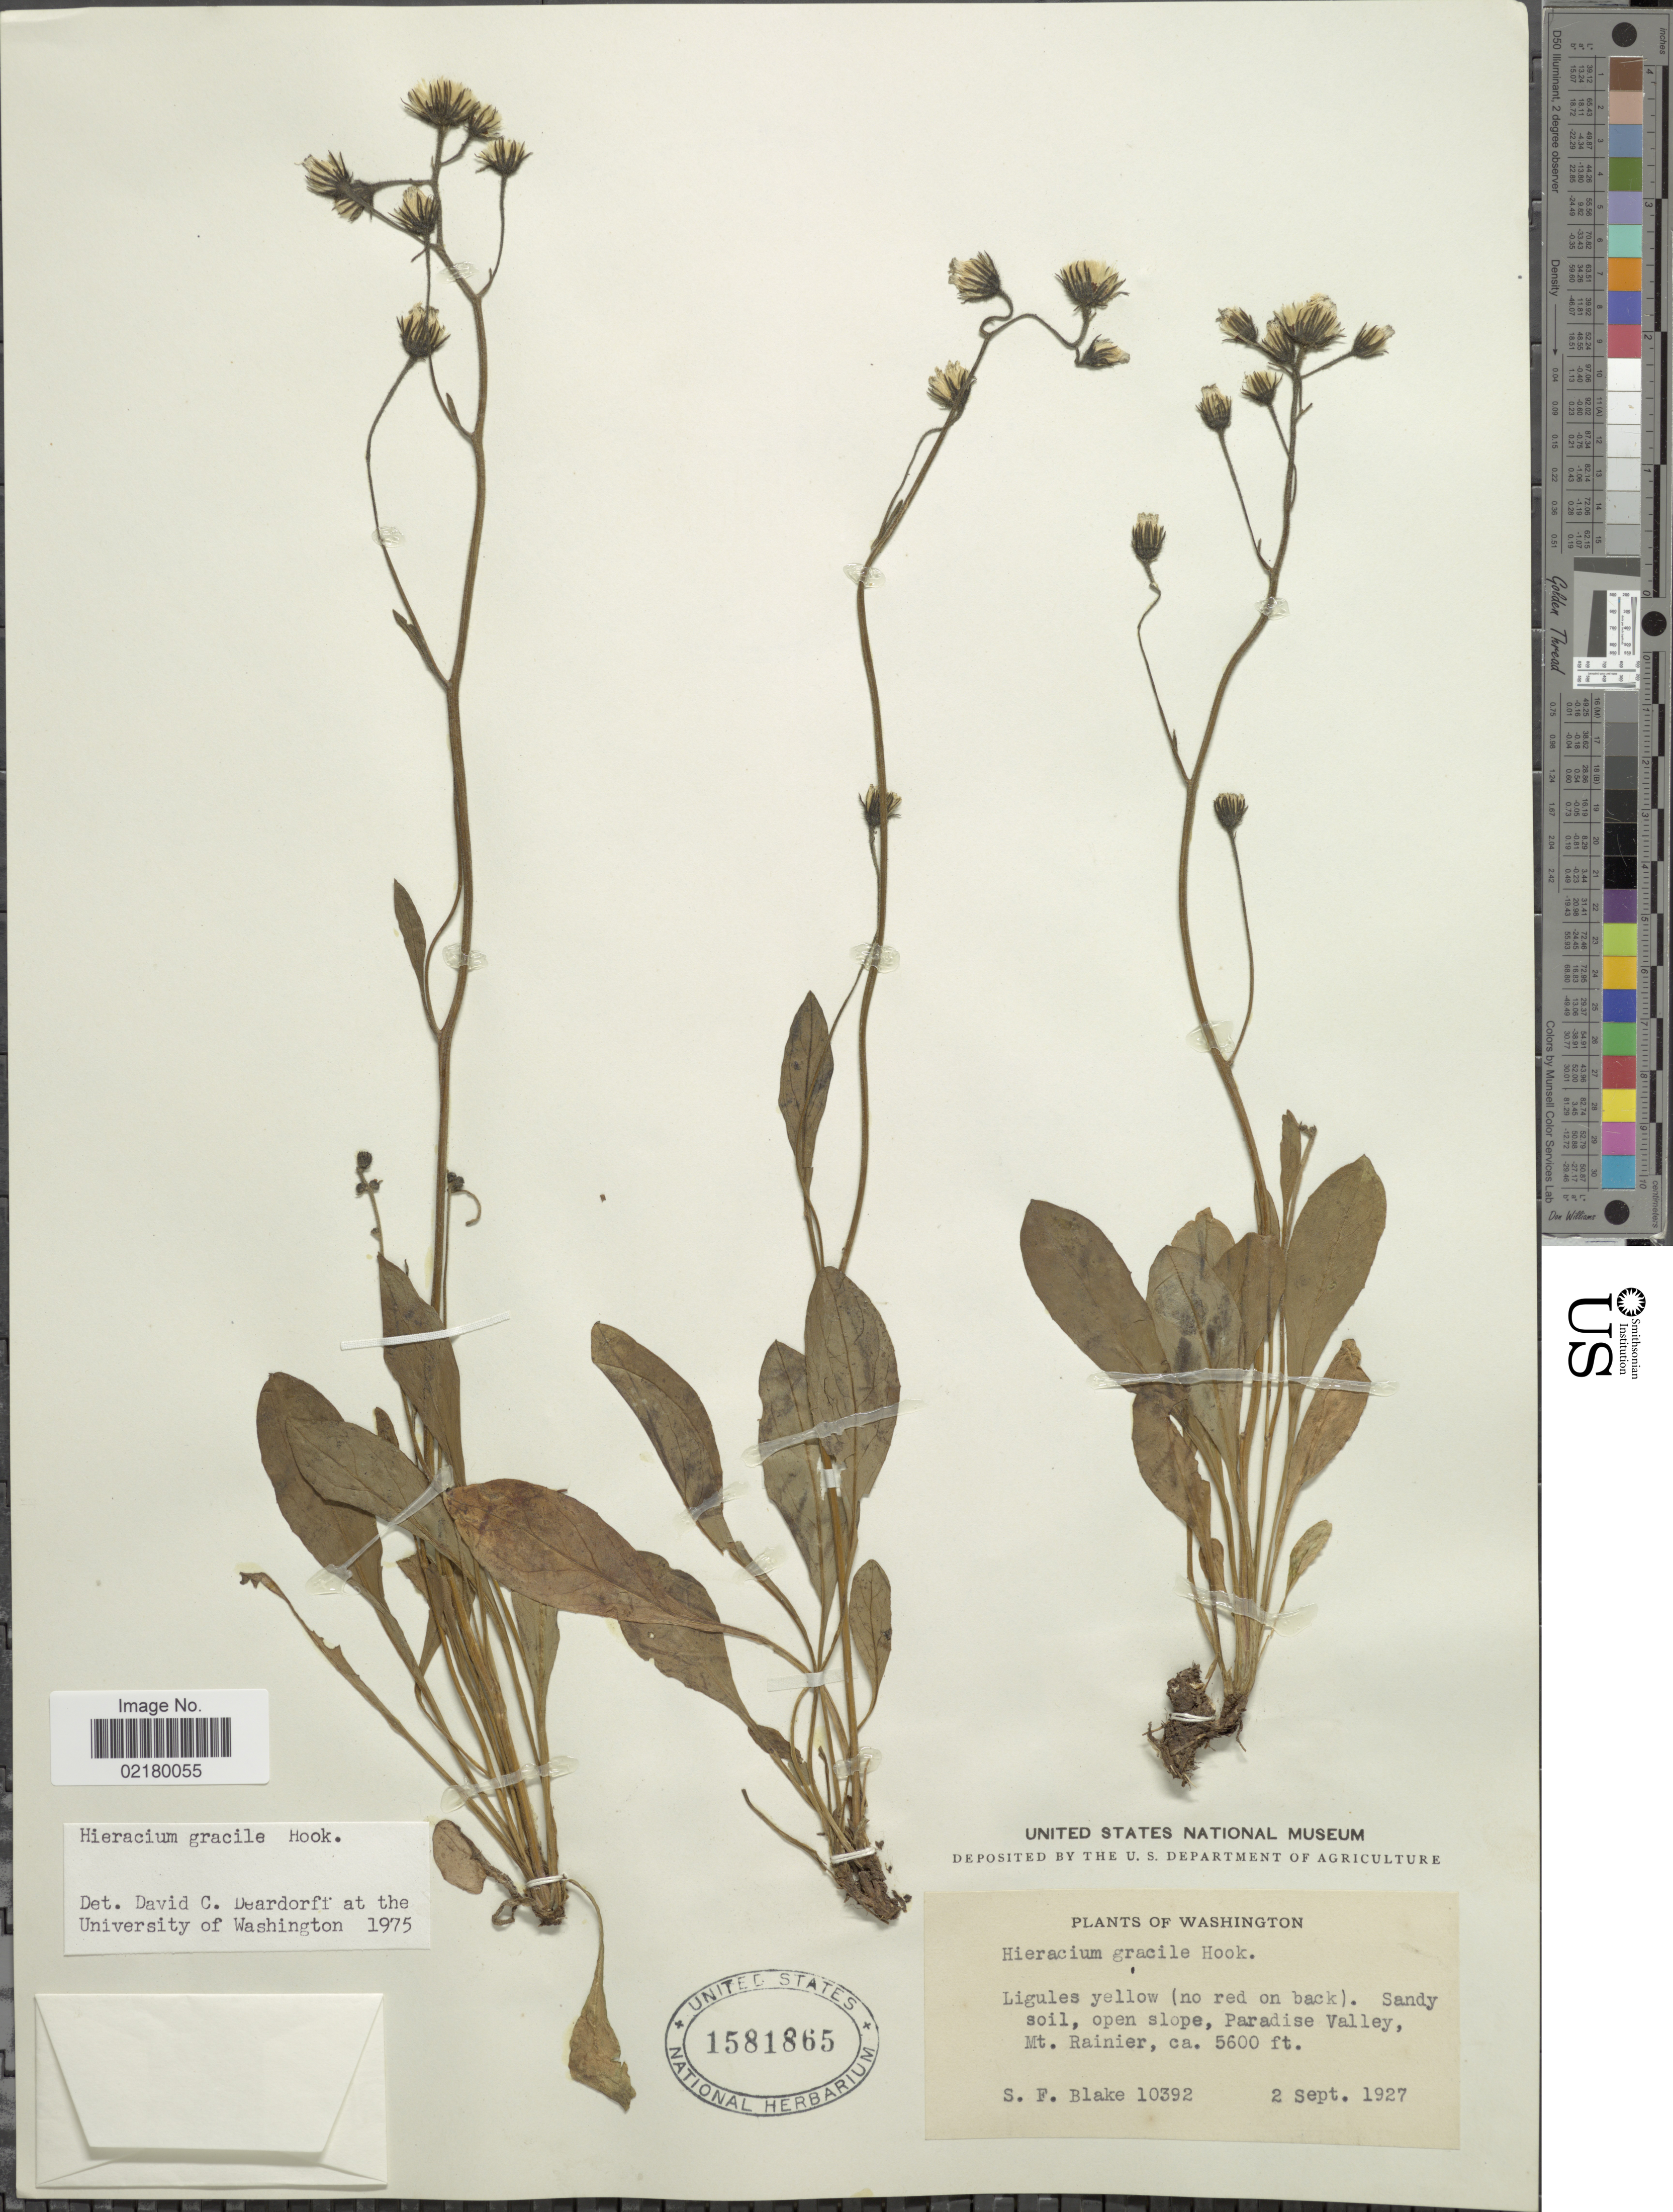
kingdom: Plantae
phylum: Tracheophyta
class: Magnoliopsida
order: Asterales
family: Asteraceae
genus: Hieracium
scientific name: Hieracium triste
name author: Willd. ex Spreng.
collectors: S. Blake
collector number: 10392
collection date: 1927-09-02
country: United States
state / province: Washington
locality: Sandy soil, open slope, Paradise Valley, Mt Rainier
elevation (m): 1707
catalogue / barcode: US 1581865